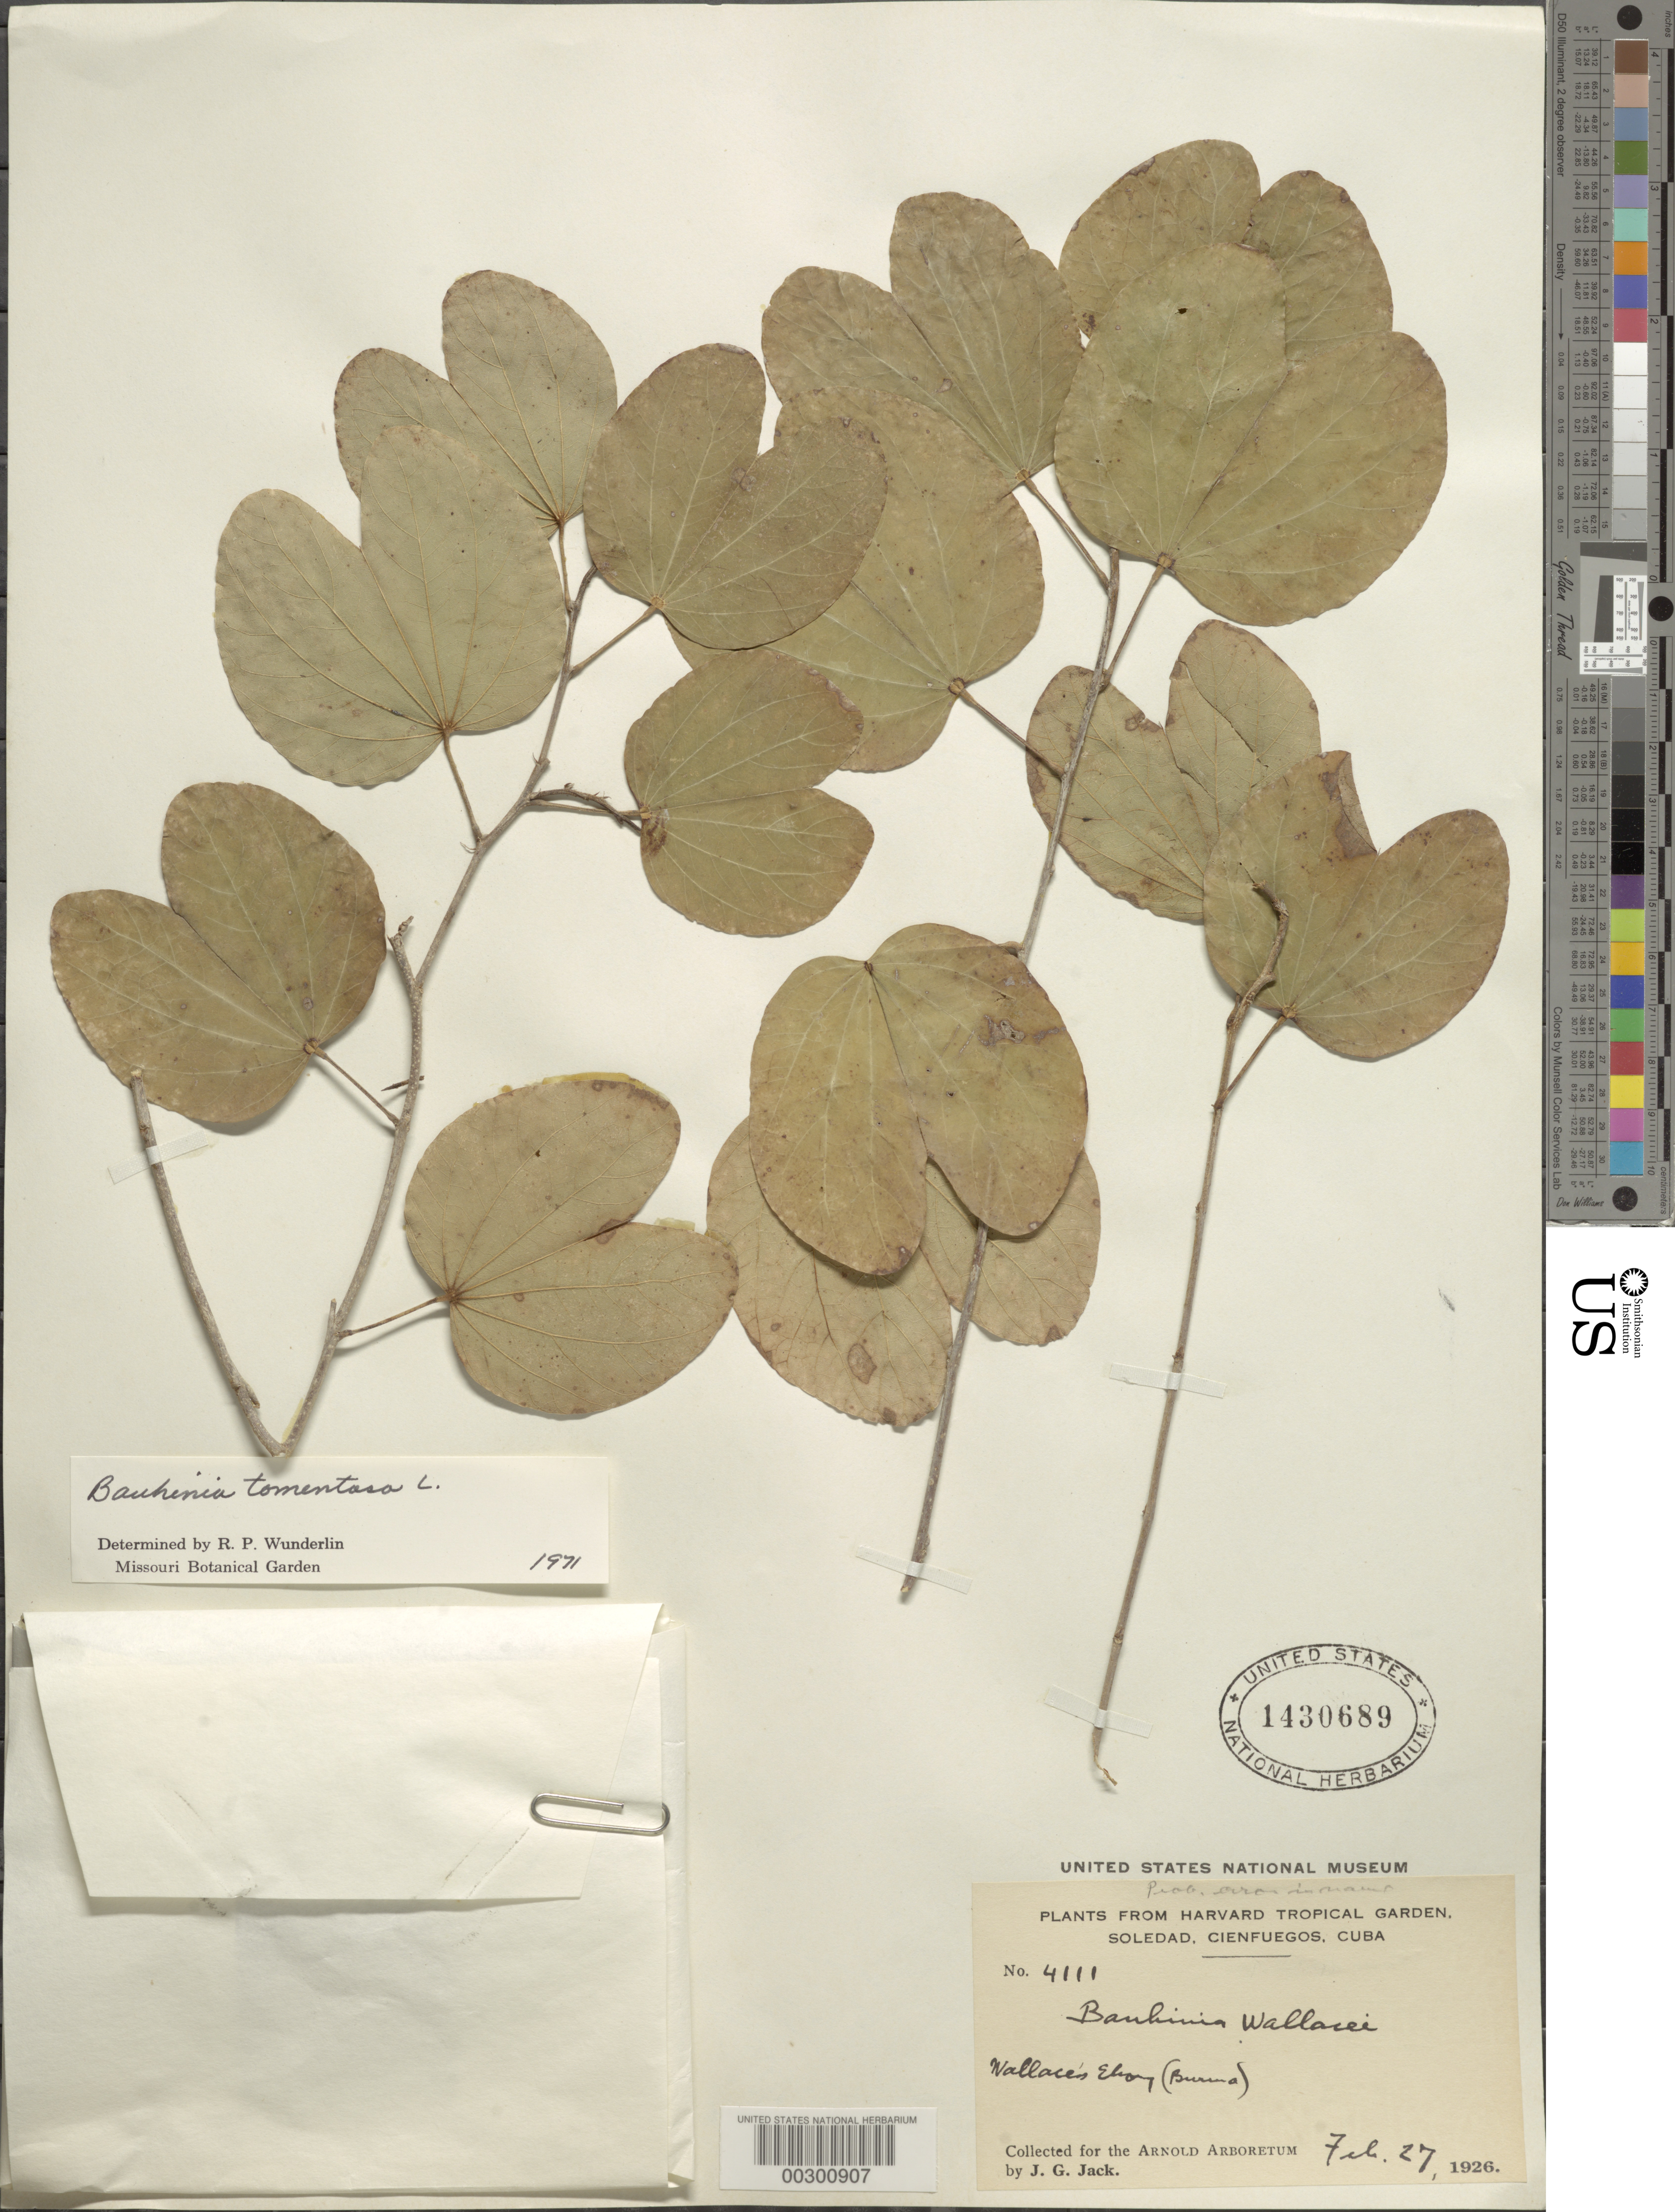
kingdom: Plantae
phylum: Tracheophyta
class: Magnoliopsida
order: Fabales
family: Fabaceae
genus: Bauhinia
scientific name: Bauhinia tomentosa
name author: L.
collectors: J. G. Jack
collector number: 4111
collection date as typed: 27 Feb 1926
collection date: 1926-02-27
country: Cuba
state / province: Las Villas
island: Greater Antilles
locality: Harvard tropical garden, soledad, cienfuegos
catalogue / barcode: US 1430689